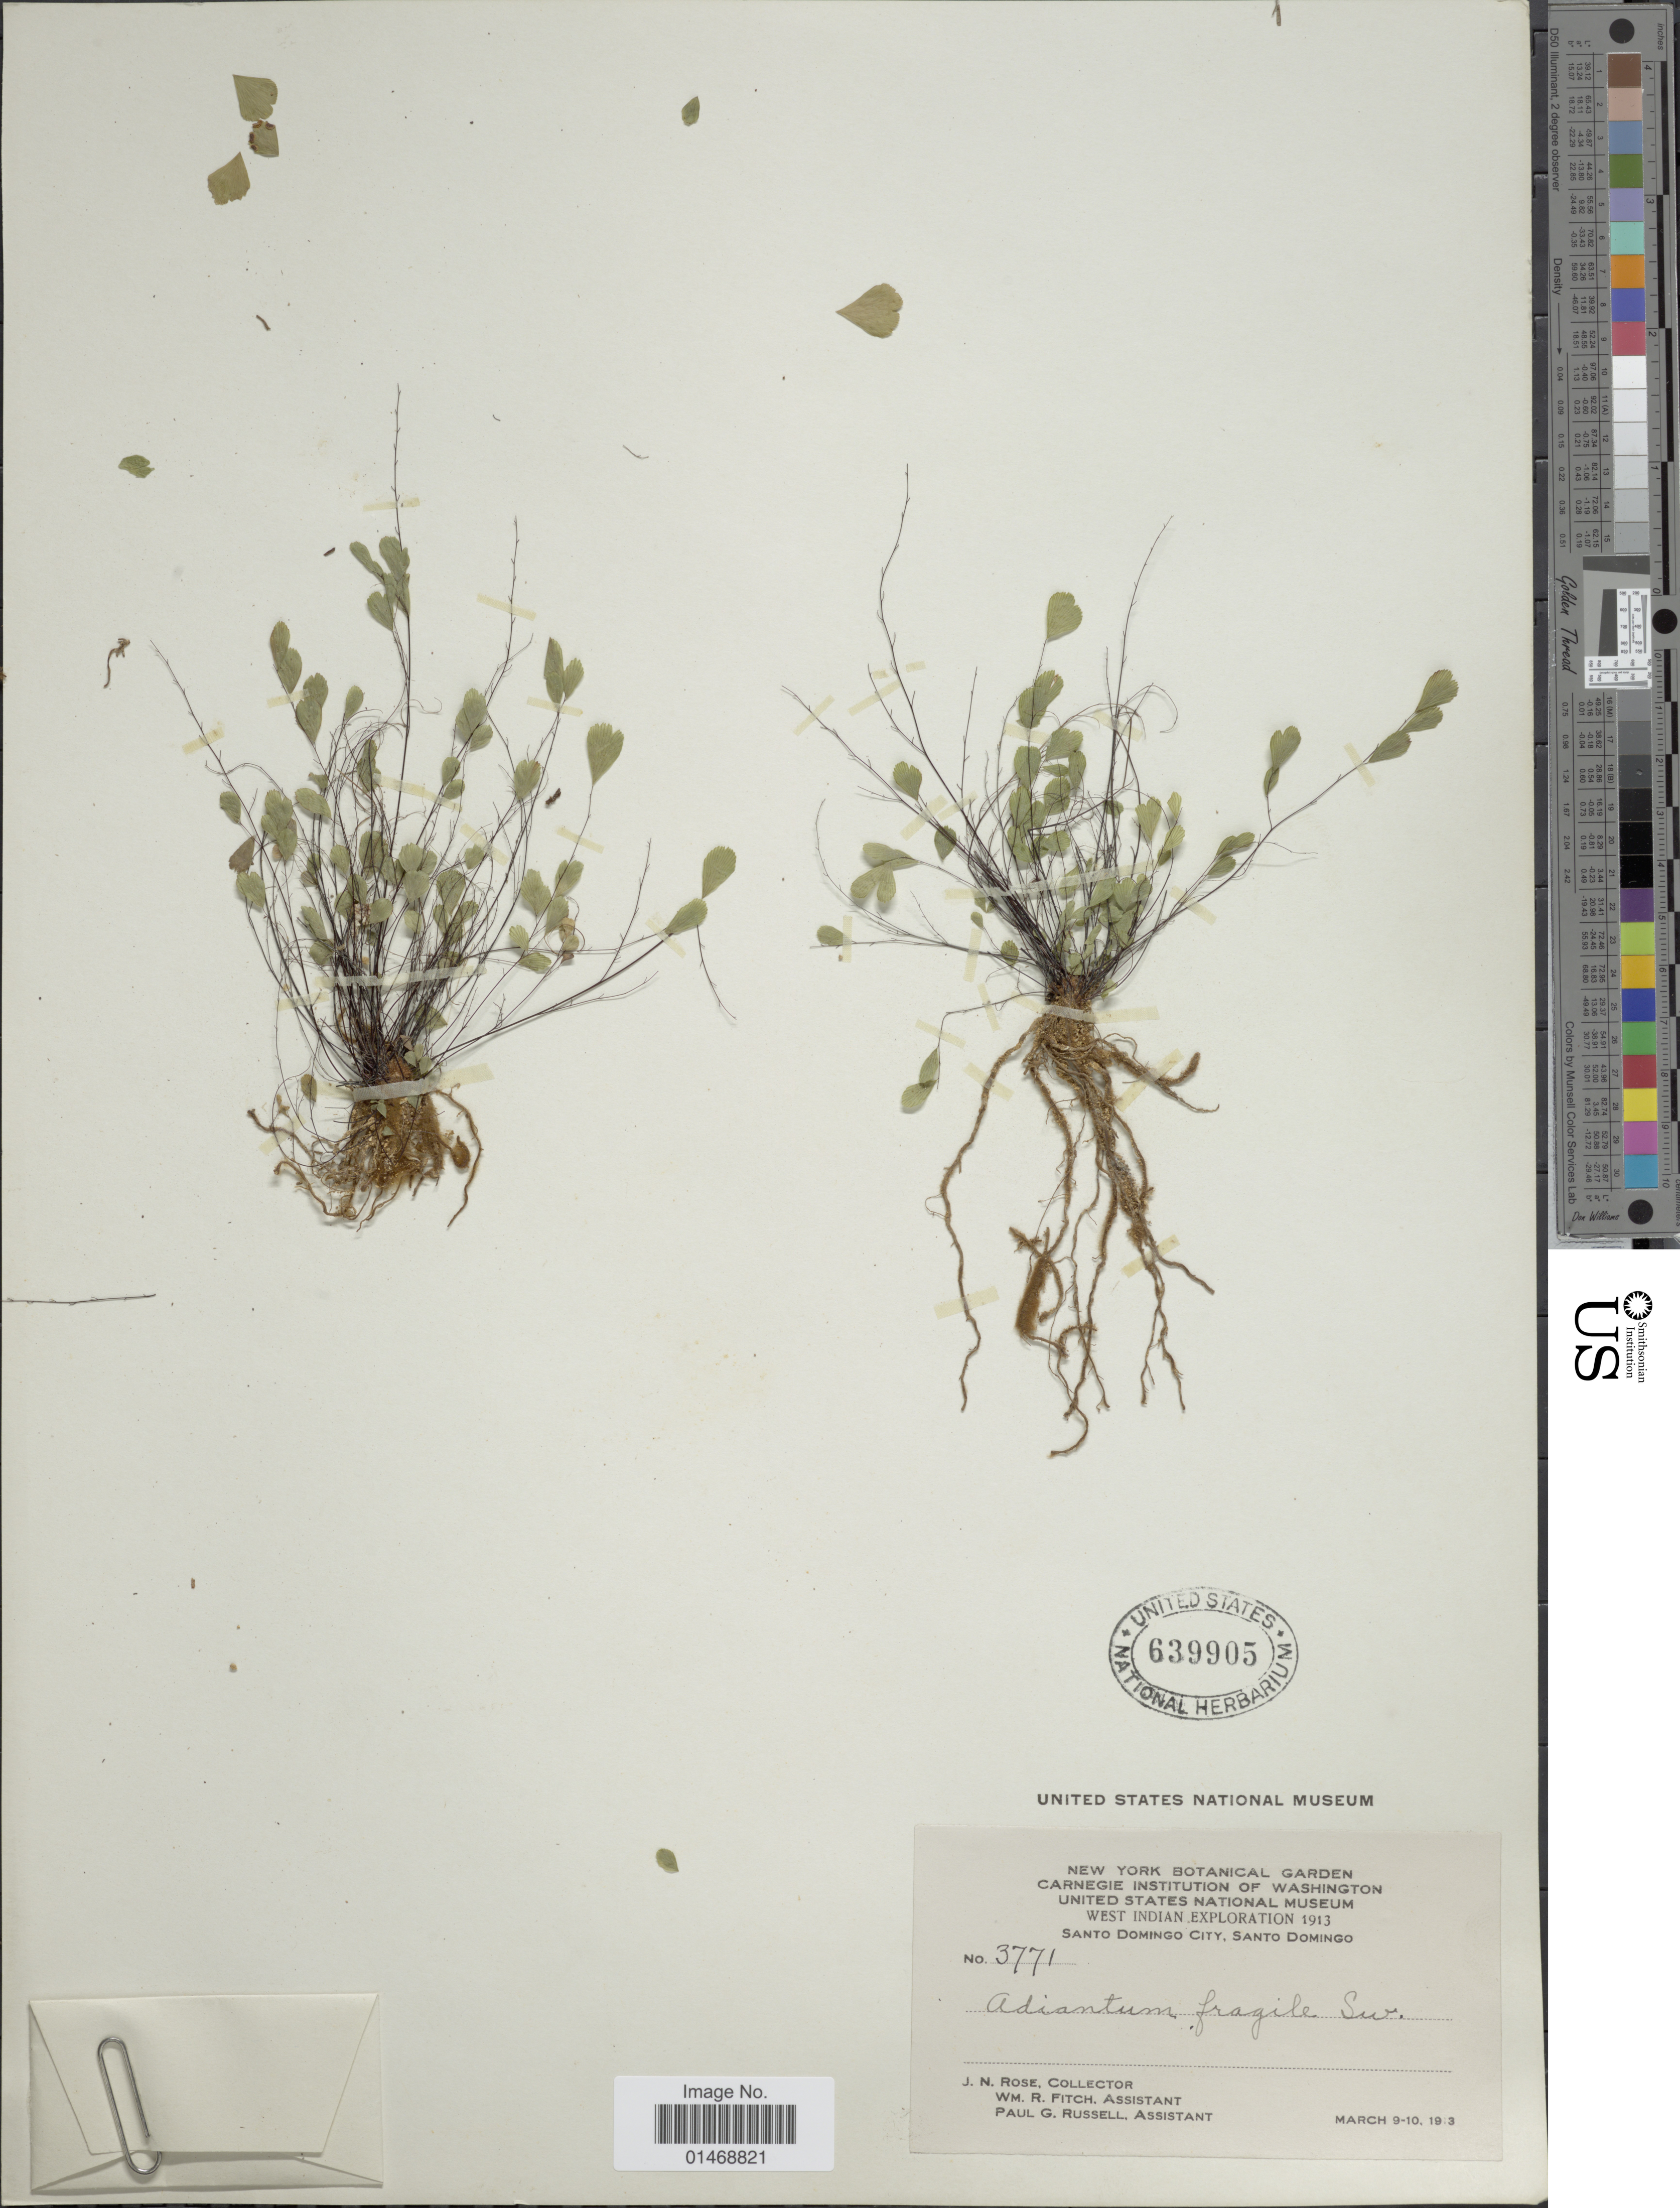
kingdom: Plantae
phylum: Tracheophyta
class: Polypodiopsida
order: Polypodiales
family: Pteridaceae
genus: Adiantum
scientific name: Adiantum fragile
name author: Sw.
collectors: J. N. Rose, W. R. Fitch & P. G. Russell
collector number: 3771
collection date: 1913-03-09/1913-03-10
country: Dominican Republic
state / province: Distrito Nacional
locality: Santo Domingo City, Santo Domingo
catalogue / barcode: US 639905